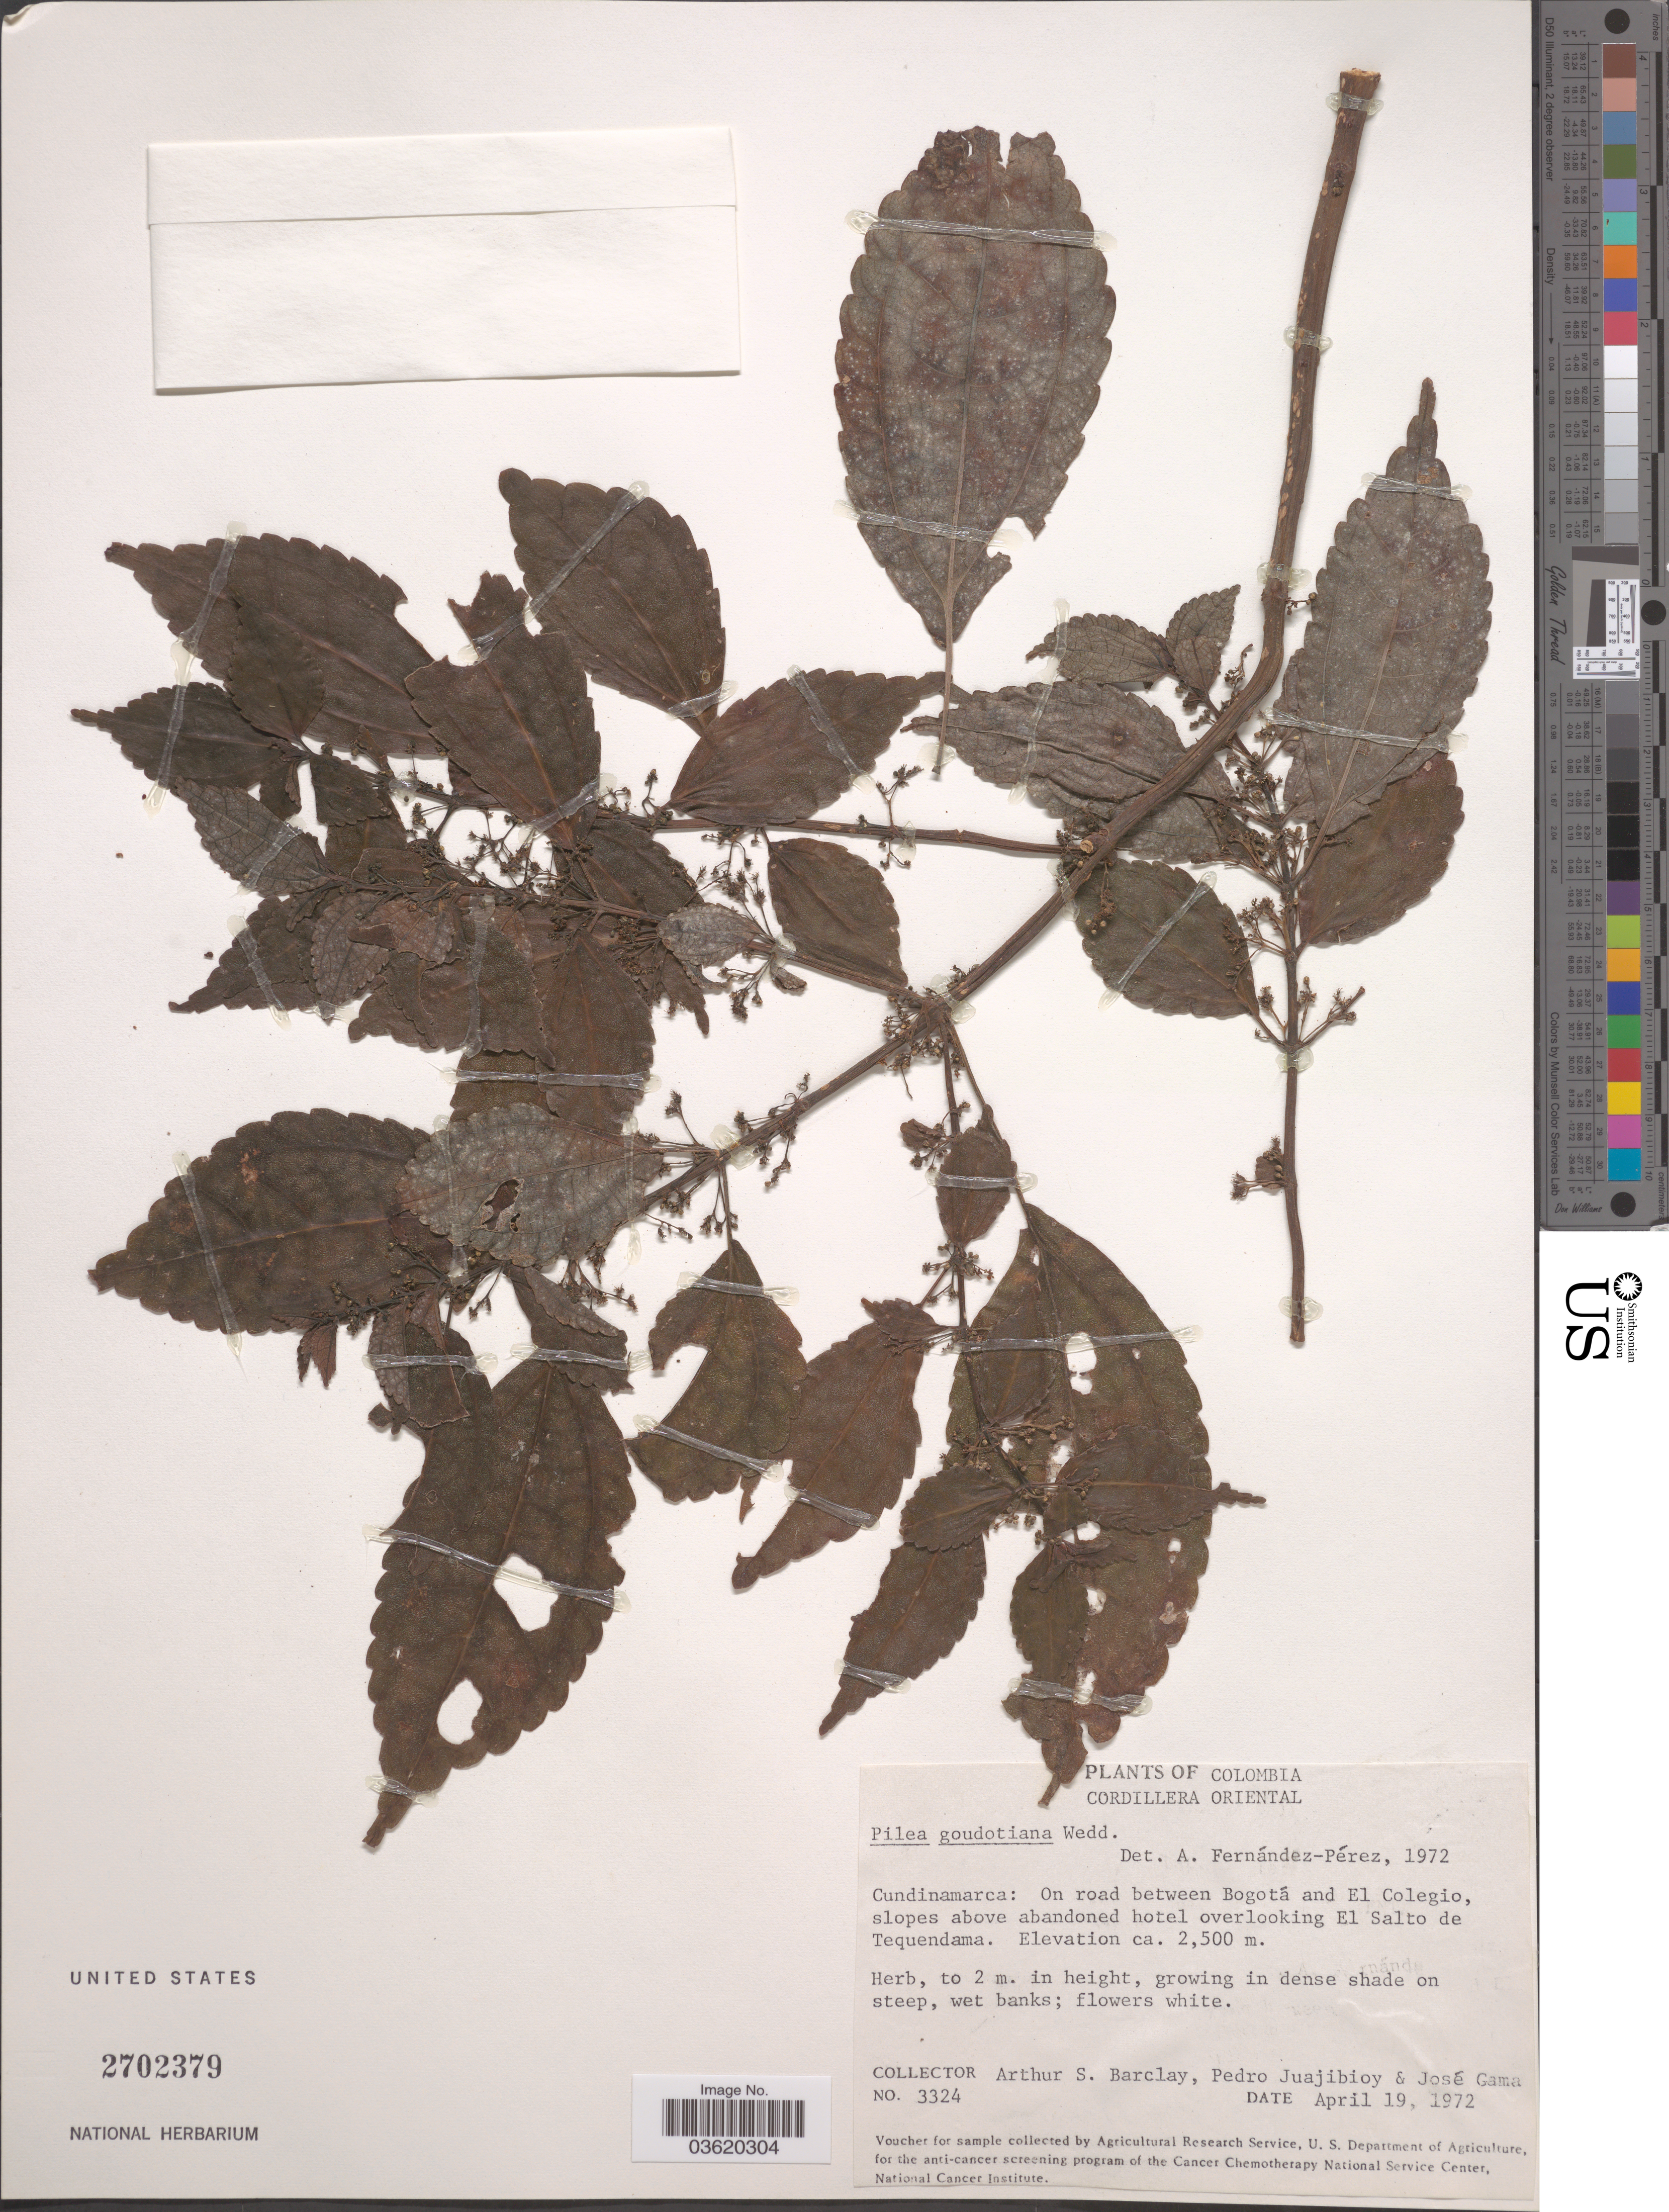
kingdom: Plantae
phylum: Tracheophyta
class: Magnoliopsida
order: Rosales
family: Urticaceae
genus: Pilea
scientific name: Pilea goudotiana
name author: Wedd.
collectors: A. S. Barclay, P. Juajibioy & J. Gama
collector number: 3324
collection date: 1972-04-19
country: Colombia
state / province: Cundinamarca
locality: Cordillera Oriental. On road between Bogotá and El Colegio, slopes above abandoned hotel overlooking El Salto de Tequendama.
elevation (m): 2500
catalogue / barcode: US 2702379